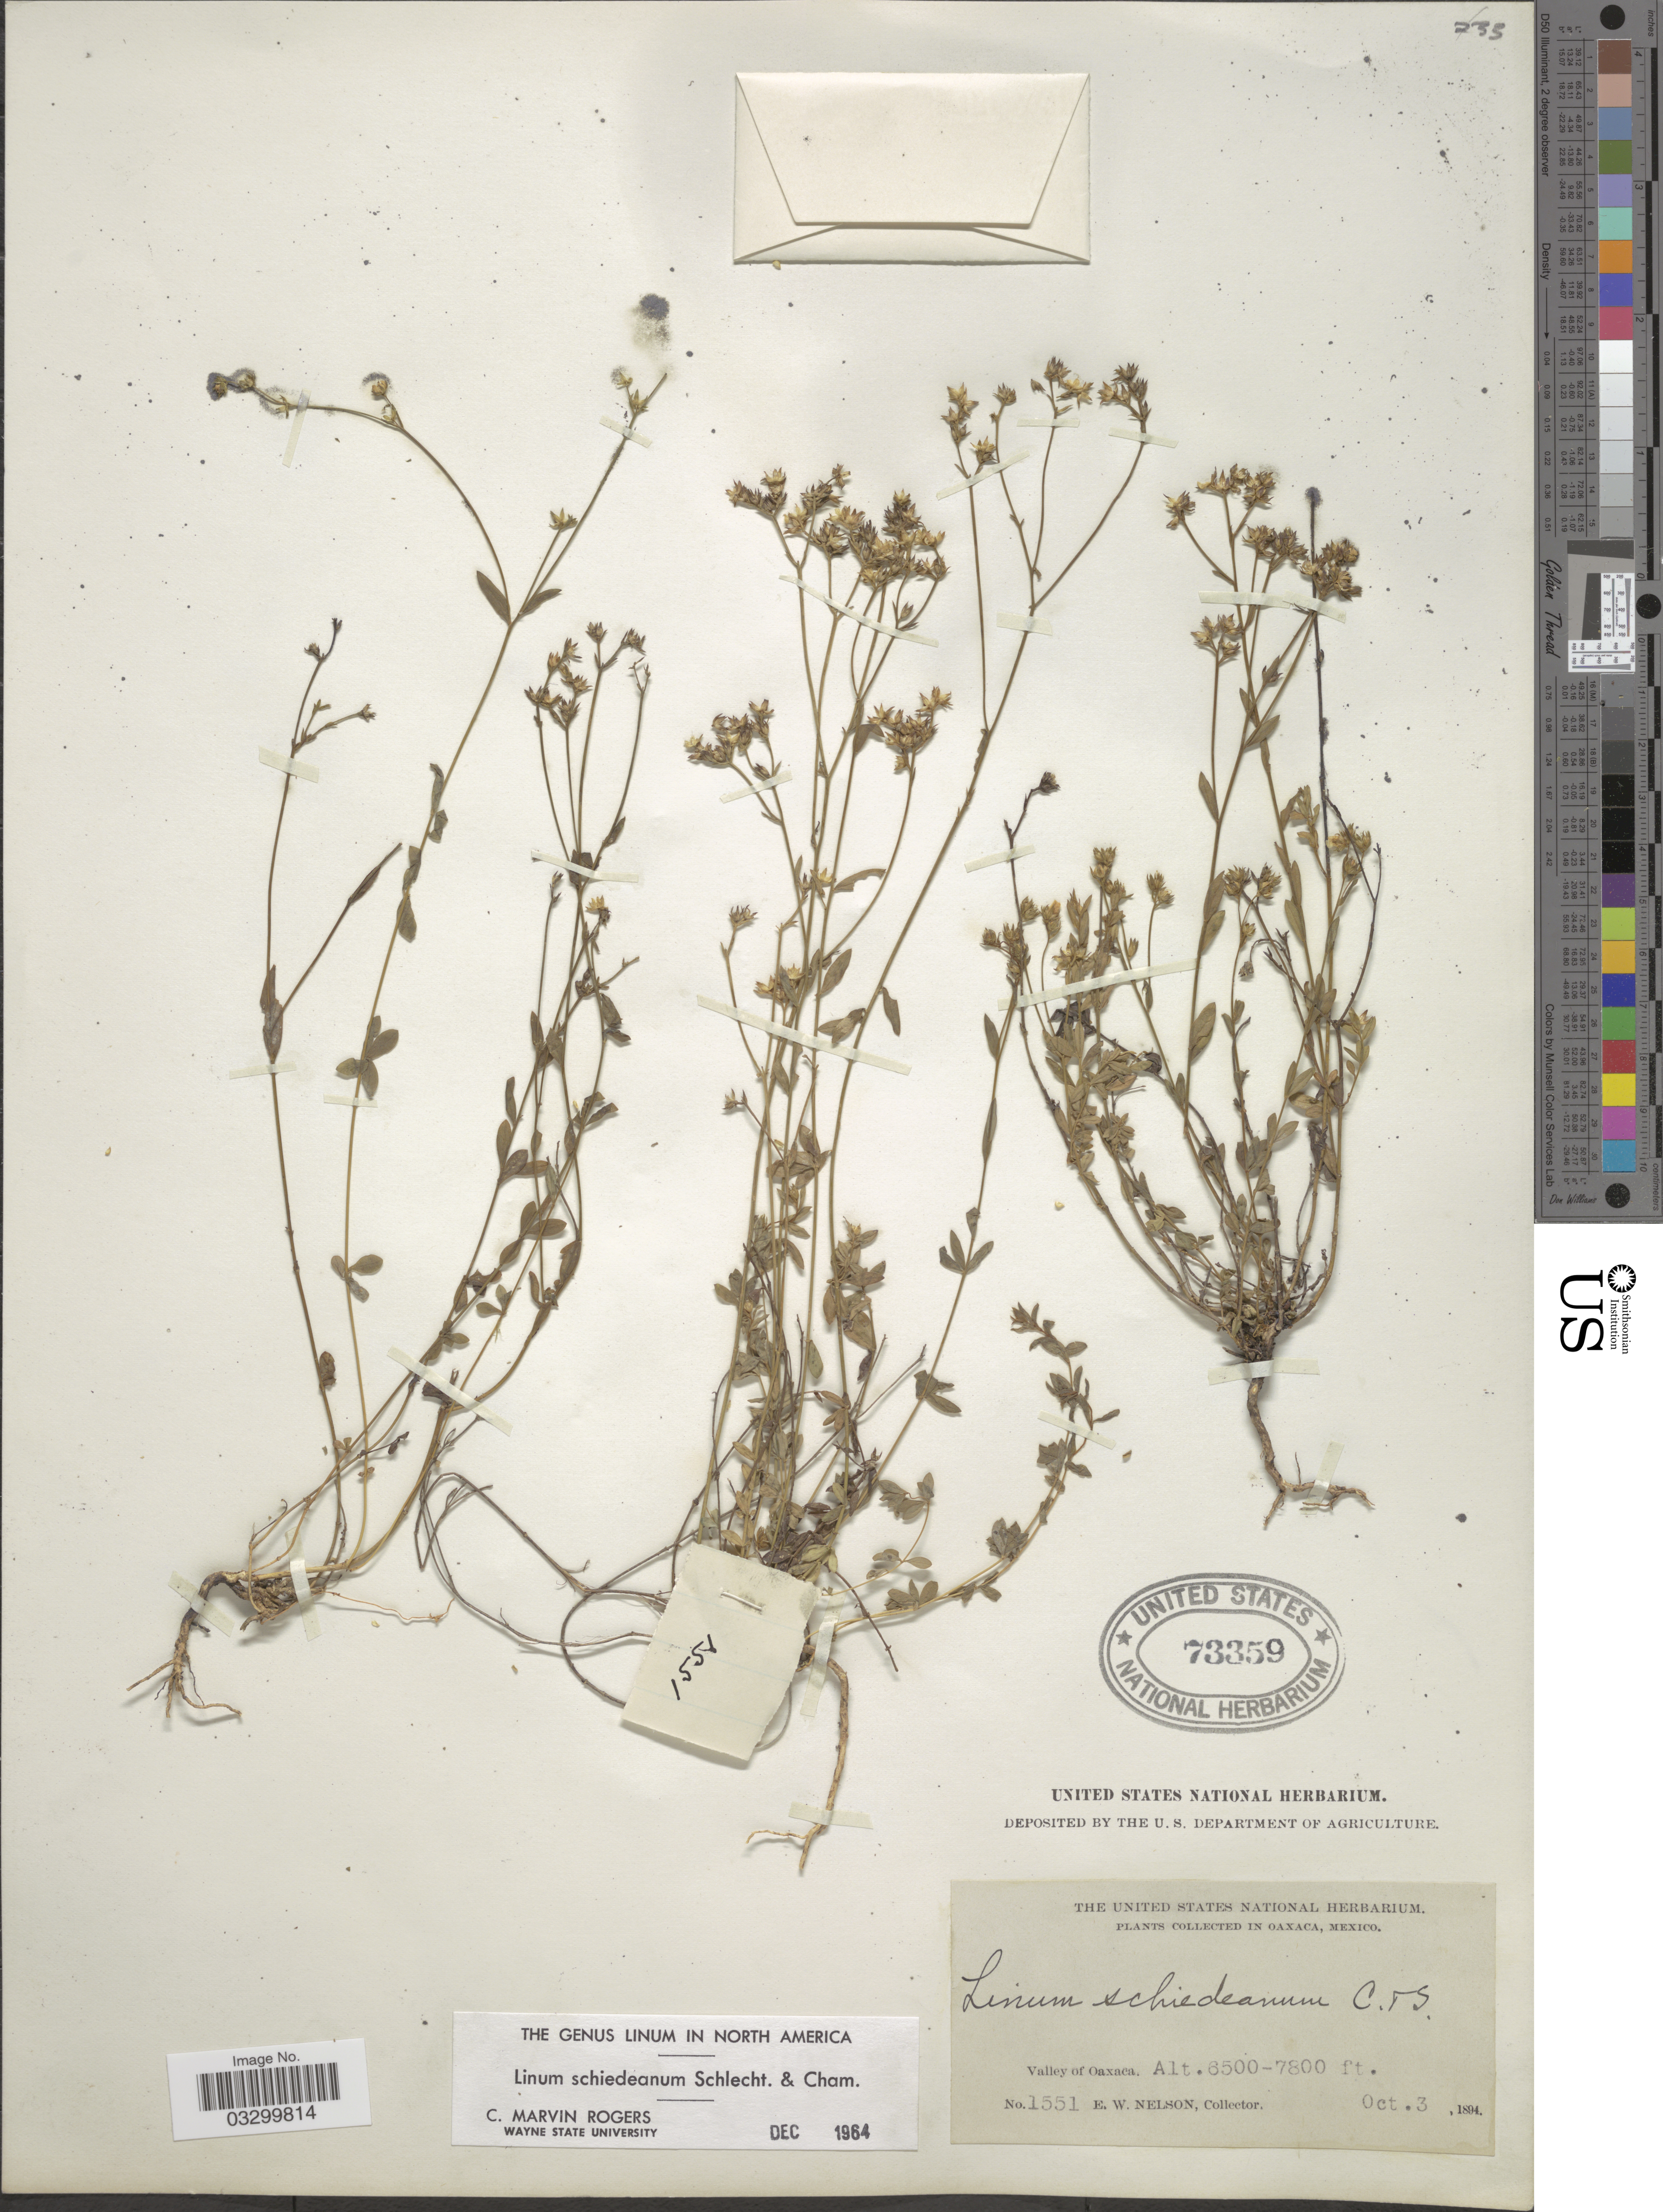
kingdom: Plantae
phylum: Tracheophyta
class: Magnoliopsida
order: Malpighiales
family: Linaceae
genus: Linum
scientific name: Linum schiedeanum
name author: Schltdl. & Cham.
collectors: E. W. Nelson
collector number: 1551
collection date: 1894-10-03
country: Mexico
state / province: Oaxaca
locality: Valley of Oaxaca.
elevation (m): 1981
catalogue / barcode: US 73359